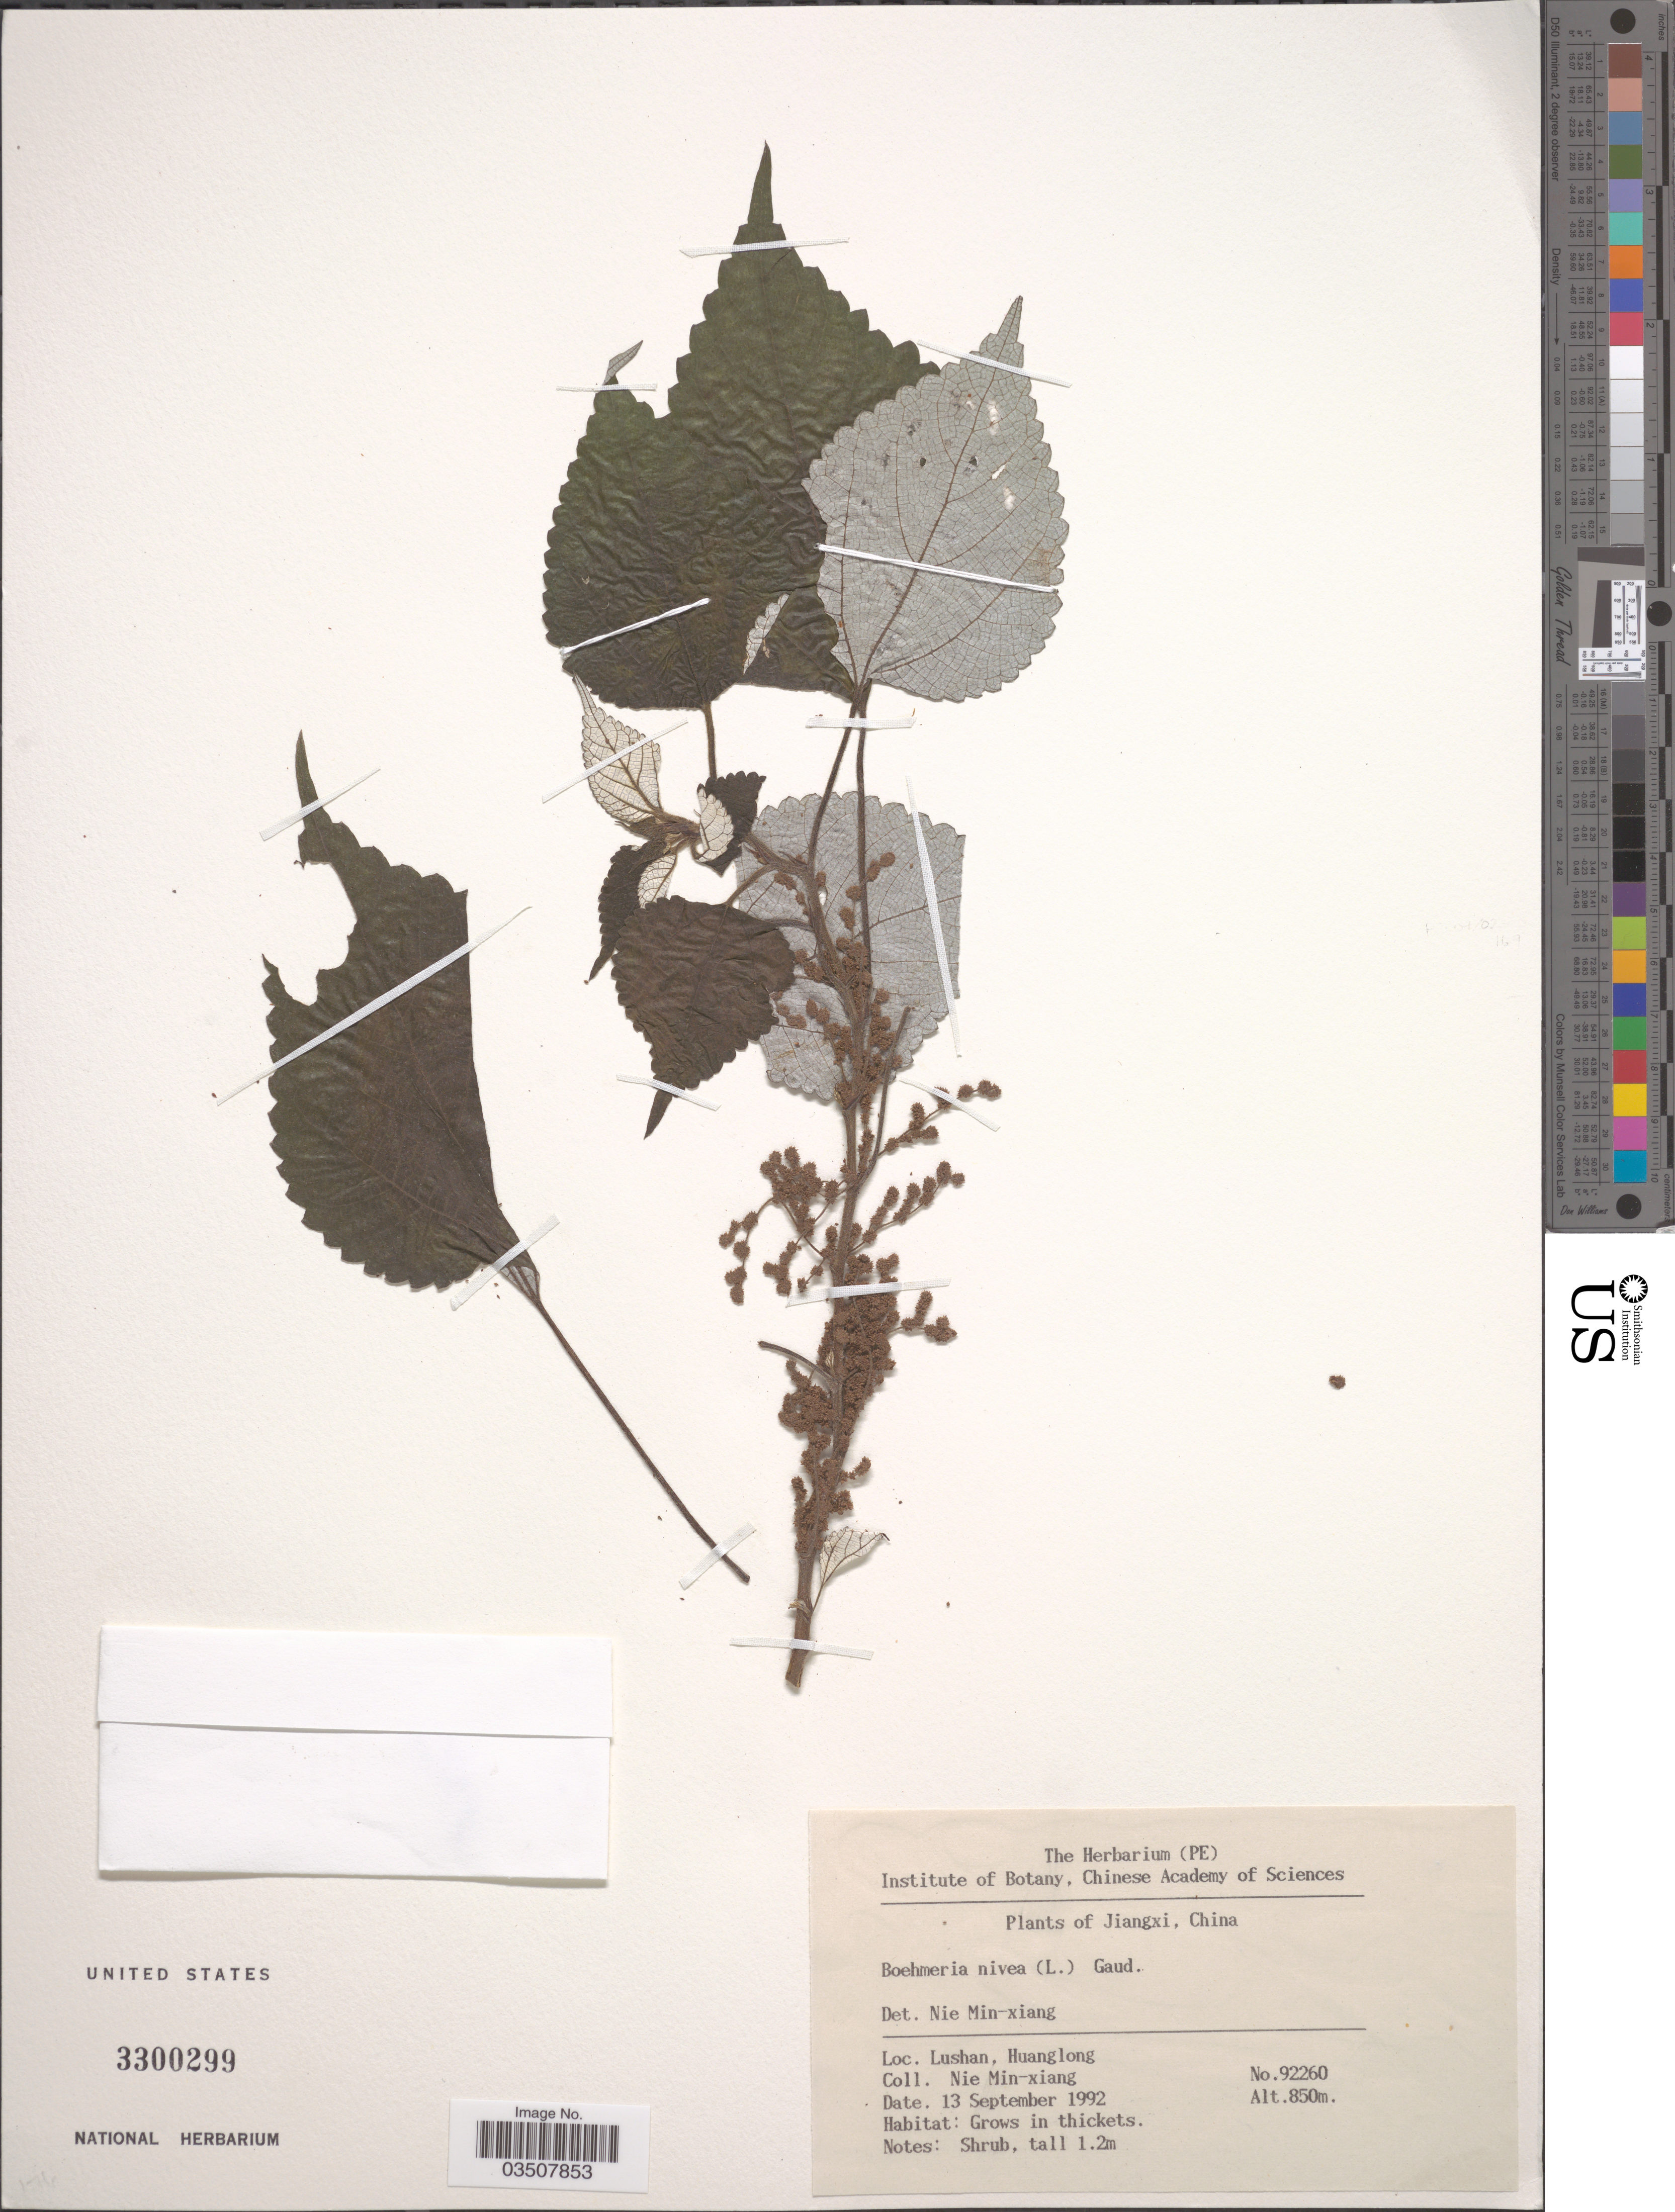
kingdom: Plantae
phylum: Tracheophyta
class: Magnoliopsida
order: Rosales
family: Urticaceae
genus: Boehmeria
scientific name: Boehmeria nivea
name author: (L.) Gaudich.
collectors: M. Nie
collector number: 92260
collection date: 1992-09-13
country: China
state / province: Jiangxi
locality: Lushan, Huanglong.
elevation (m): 850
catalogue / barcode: US 3300299